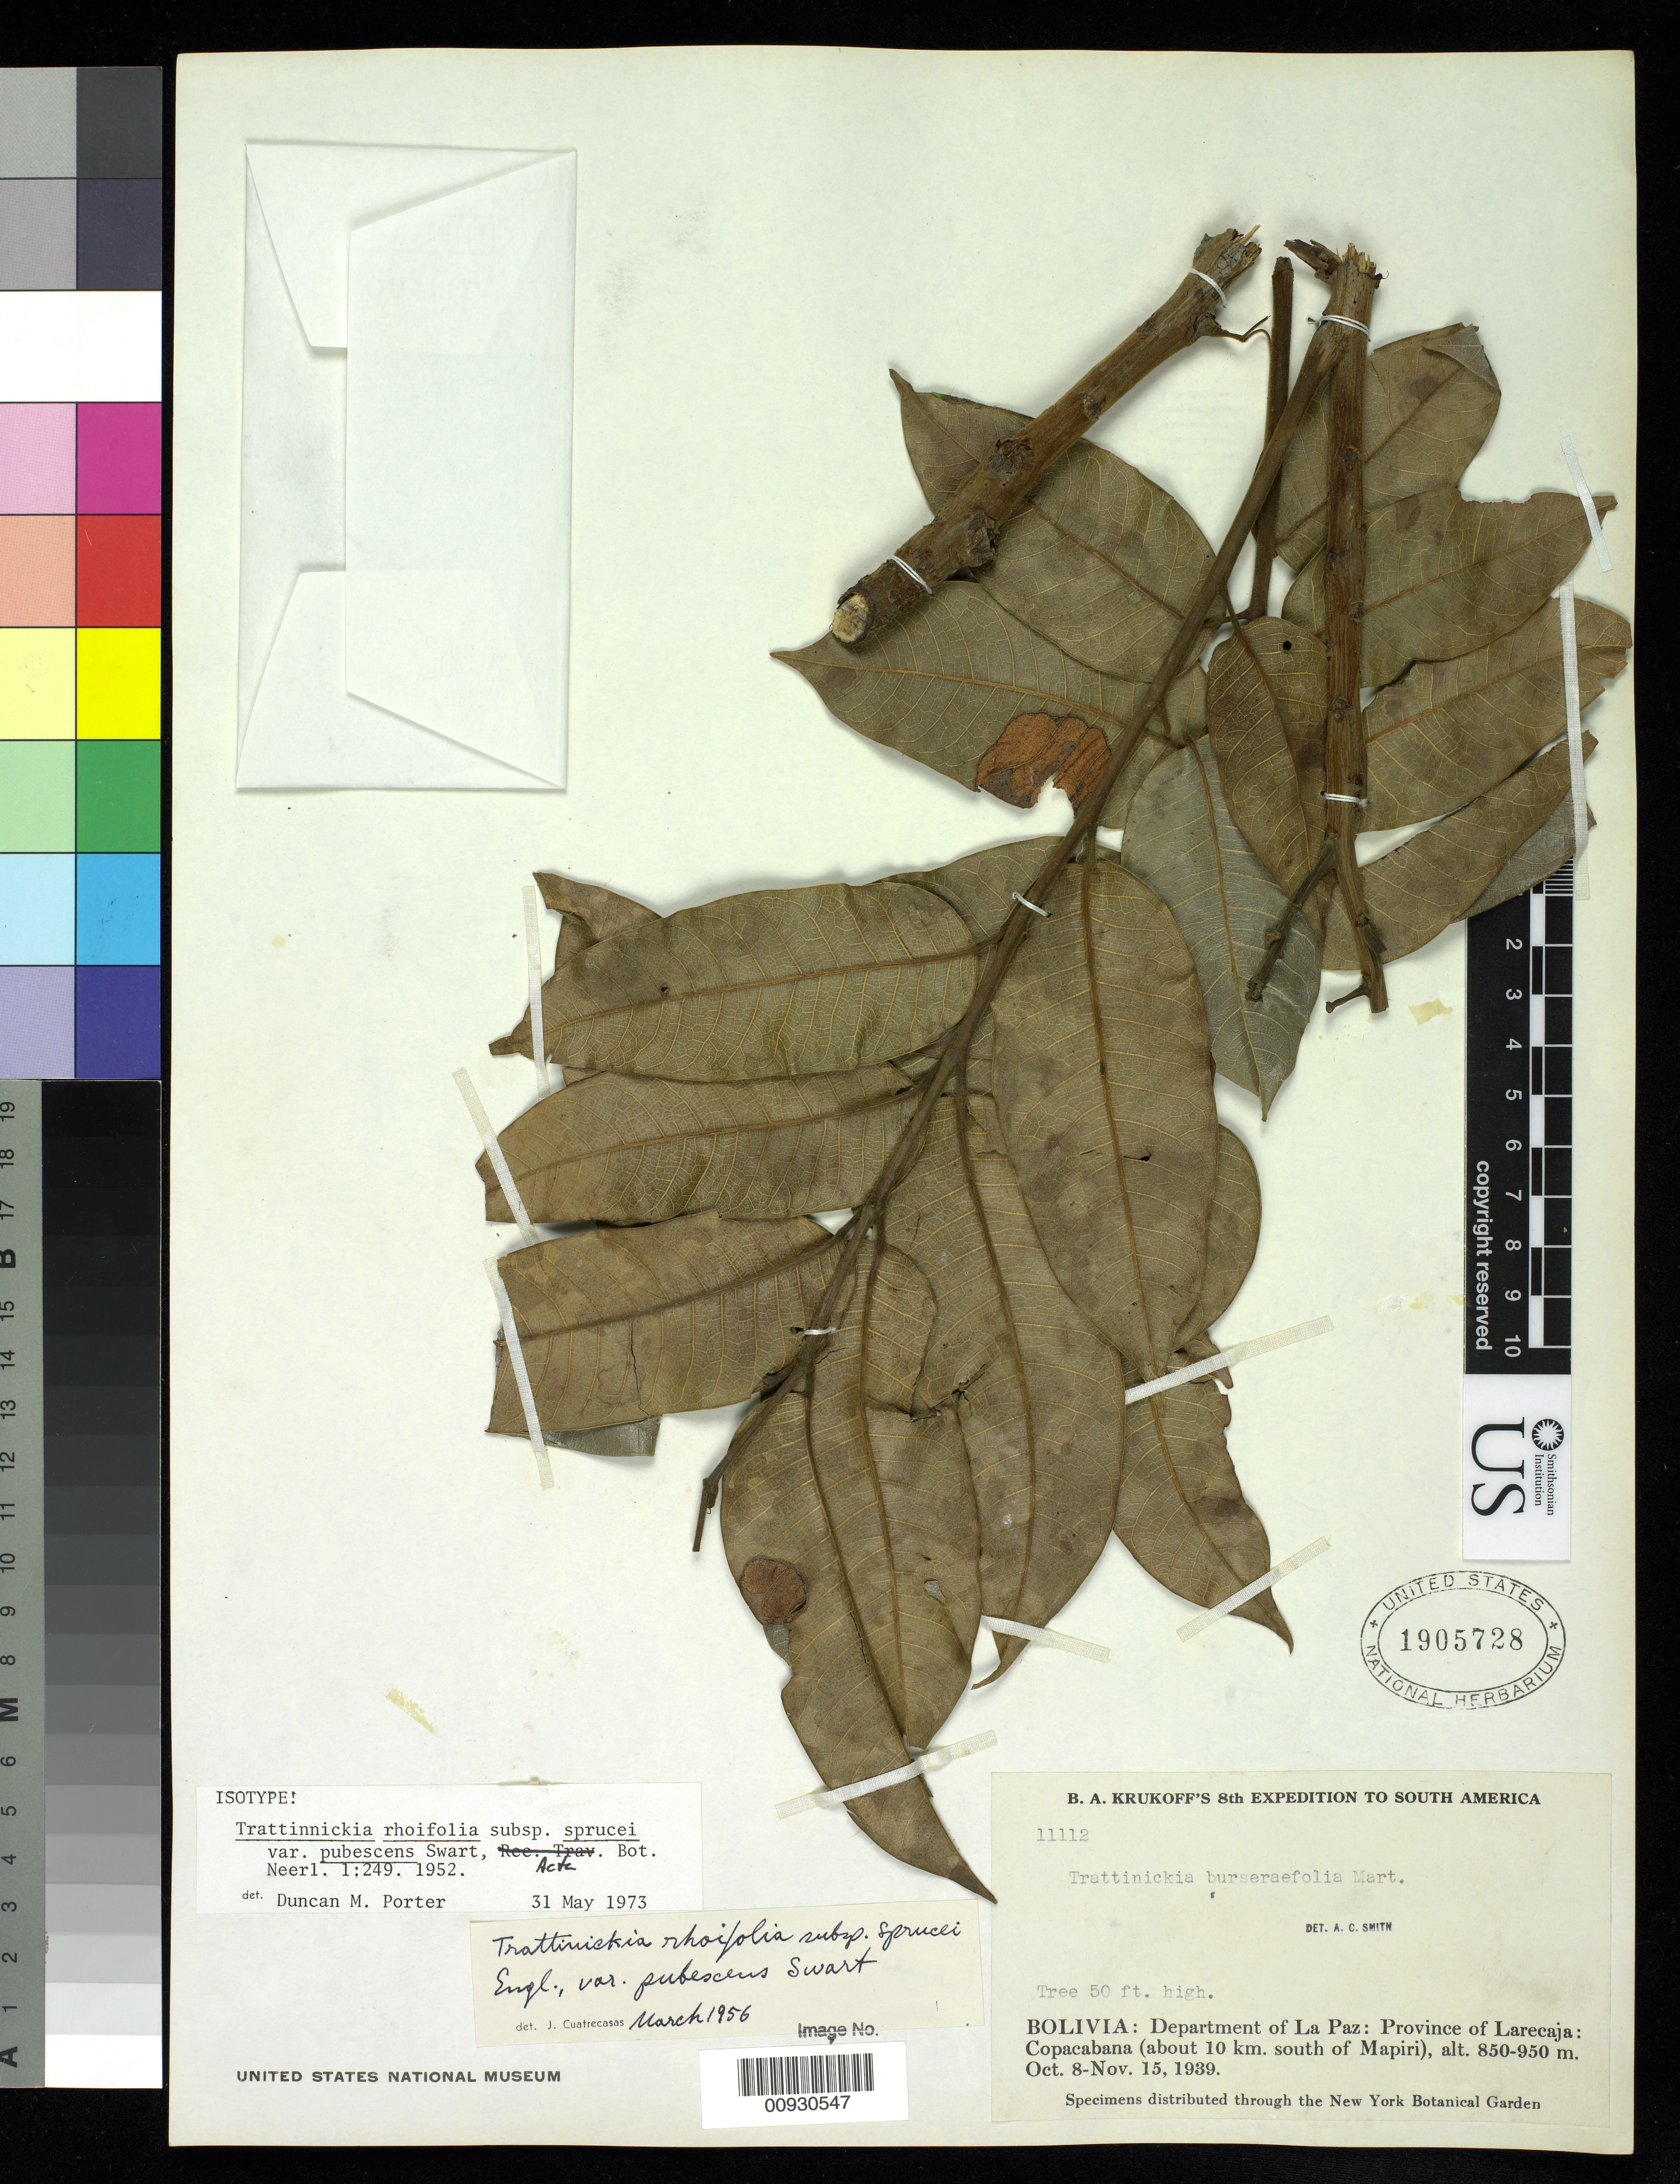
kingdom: Plantae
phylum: Tracheophyta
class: Magnoliopsida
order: Sapindales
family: Burseraceae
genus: Trattinnickia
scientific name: Trattinnickia rhoifolia var. pubescens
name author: Swart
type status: Isotype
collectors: B. A. Krukoff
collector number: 11112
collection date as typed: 08 Oct 1939 to 15 Nov 1939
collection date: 1939-10-08/1939-11-15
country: Bolivia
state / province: La Páz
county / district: Larecaja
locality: Copacabana (about 10 km south of Mapiri).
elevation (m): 850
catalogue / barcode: US 1905728